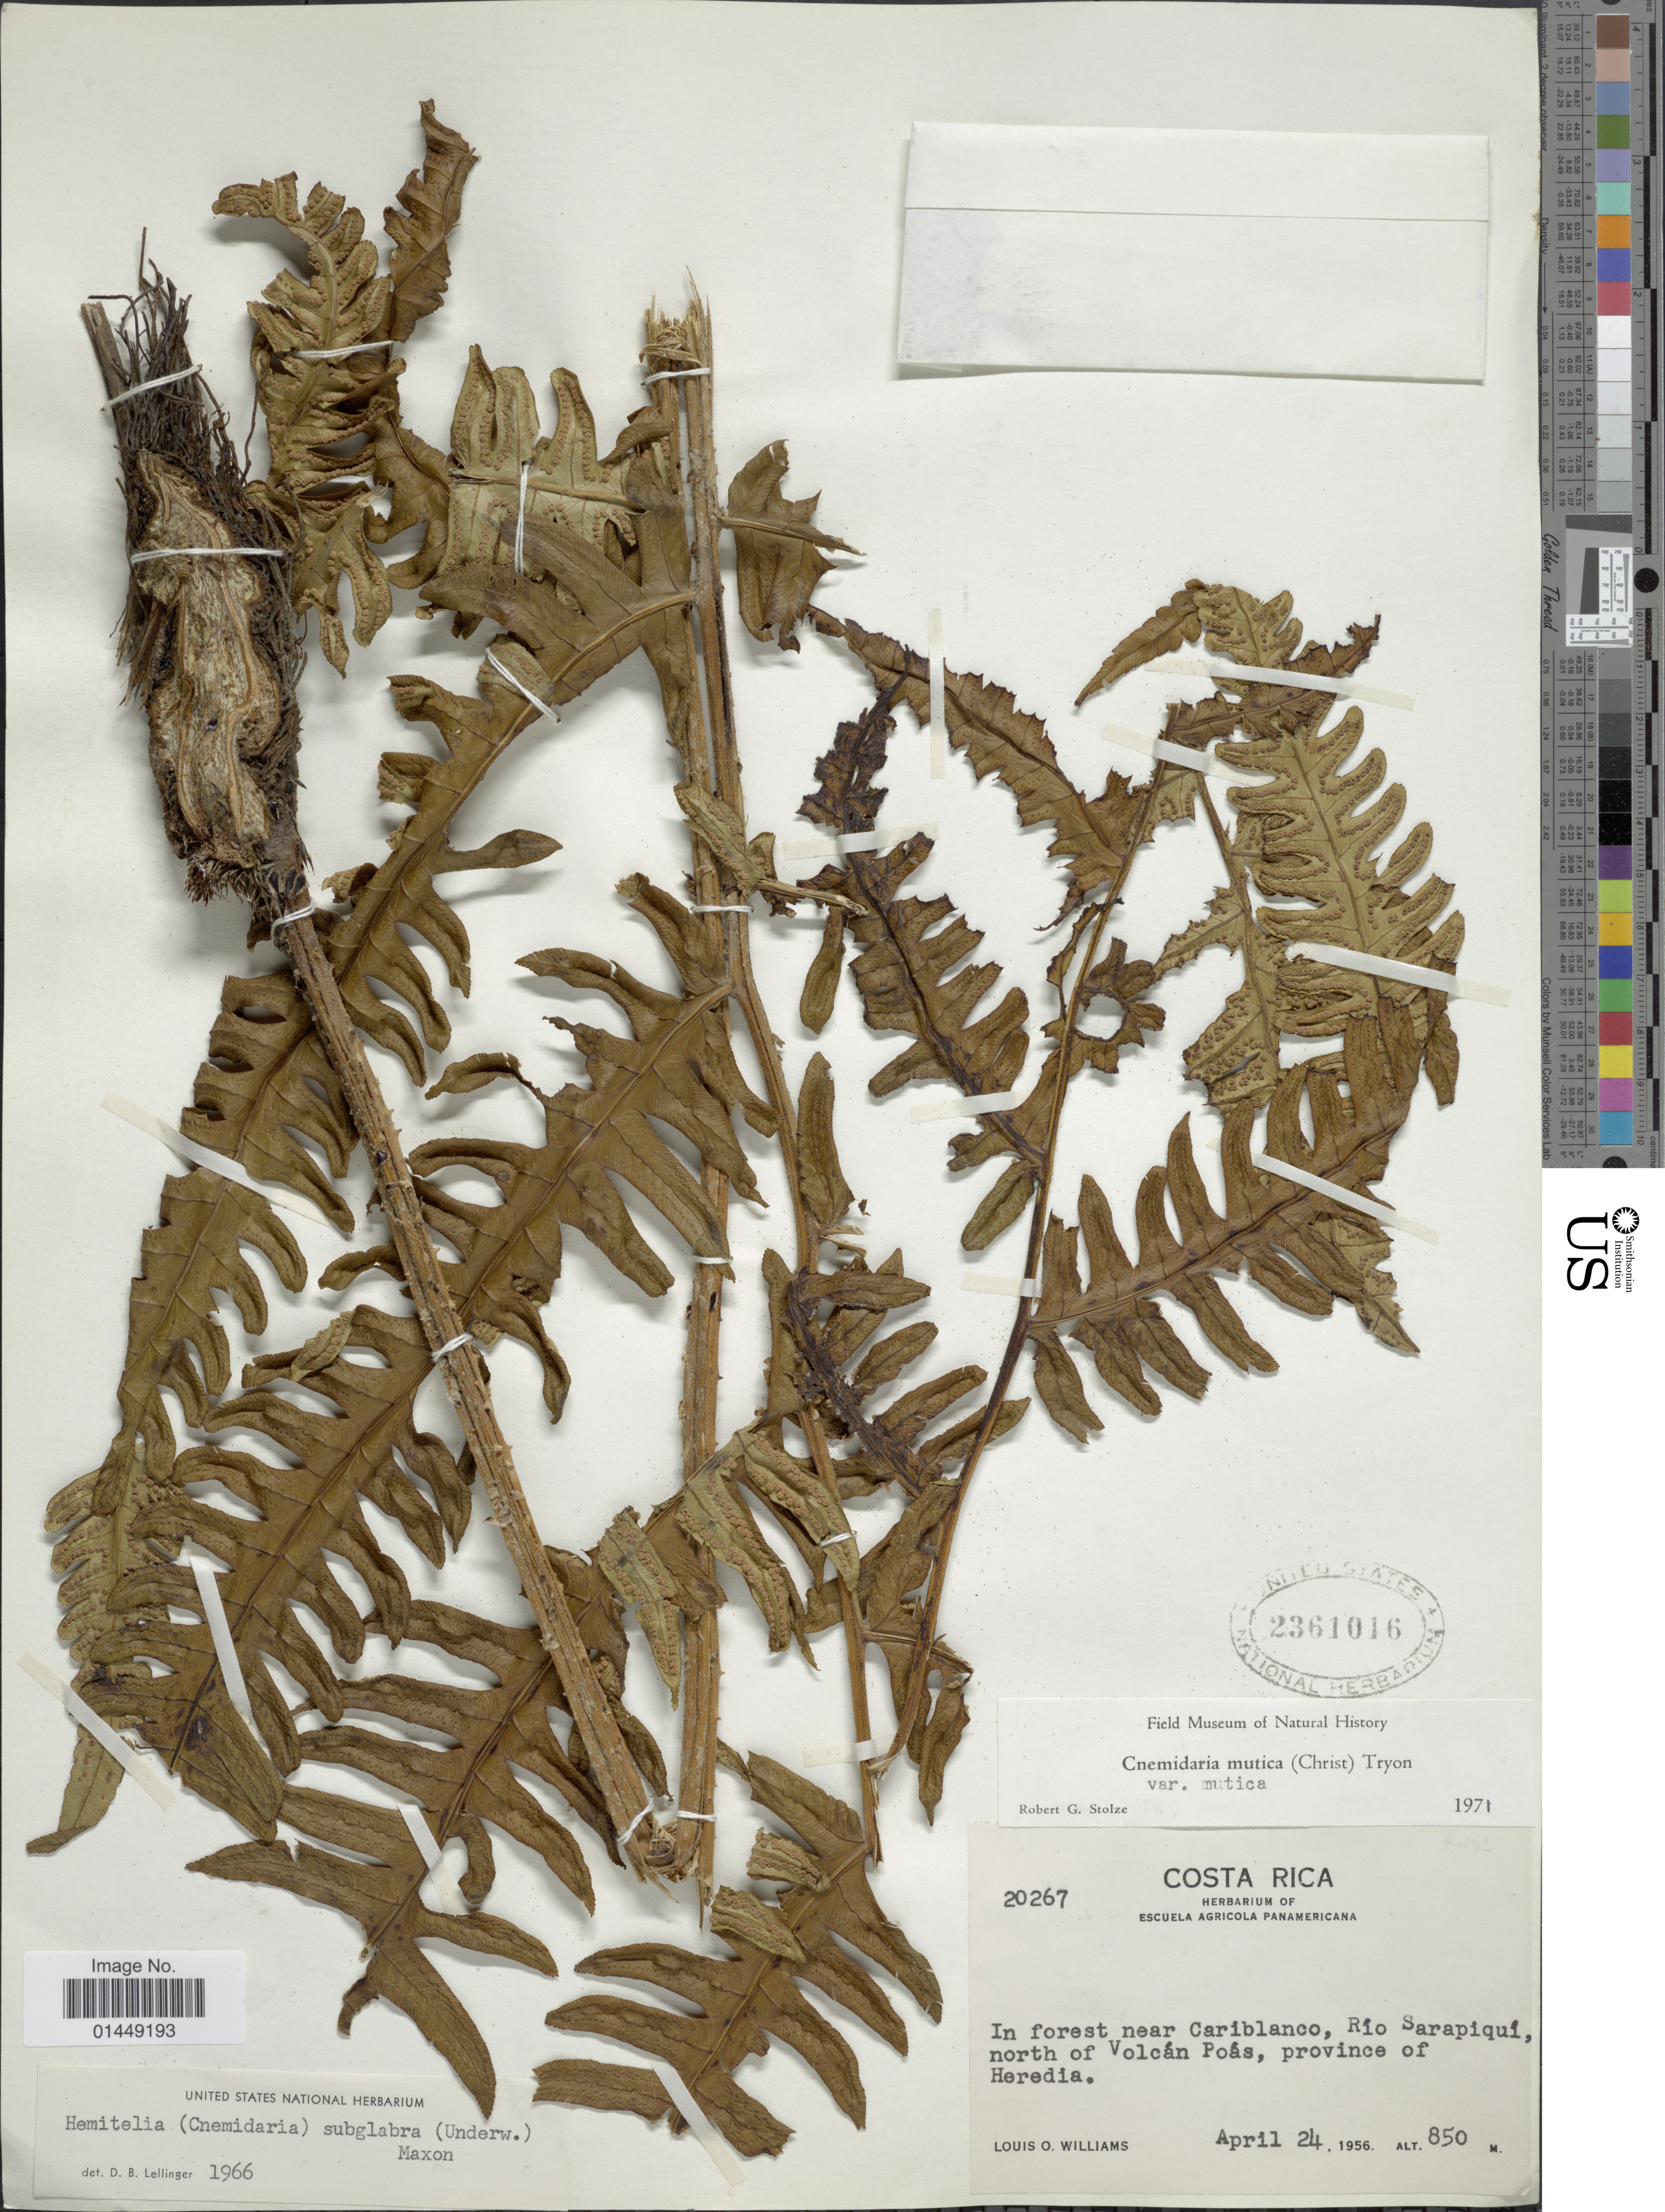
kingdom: Plantae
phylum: Tracheophyta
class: Polypodiopsida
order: Cyatheales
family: Cyatheaceae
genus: Cyathea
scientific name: Cyathea mutica var. mutica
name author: (Christ) Domin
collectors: L. O. Williams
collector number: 20267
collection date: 1956-04-24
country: Costa Rica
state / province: Heredia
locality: In forest near Cariblanco, Río Sarapiquí, north of Volcán Poás, province of Heredia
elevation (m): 850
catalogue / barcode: US 2361016